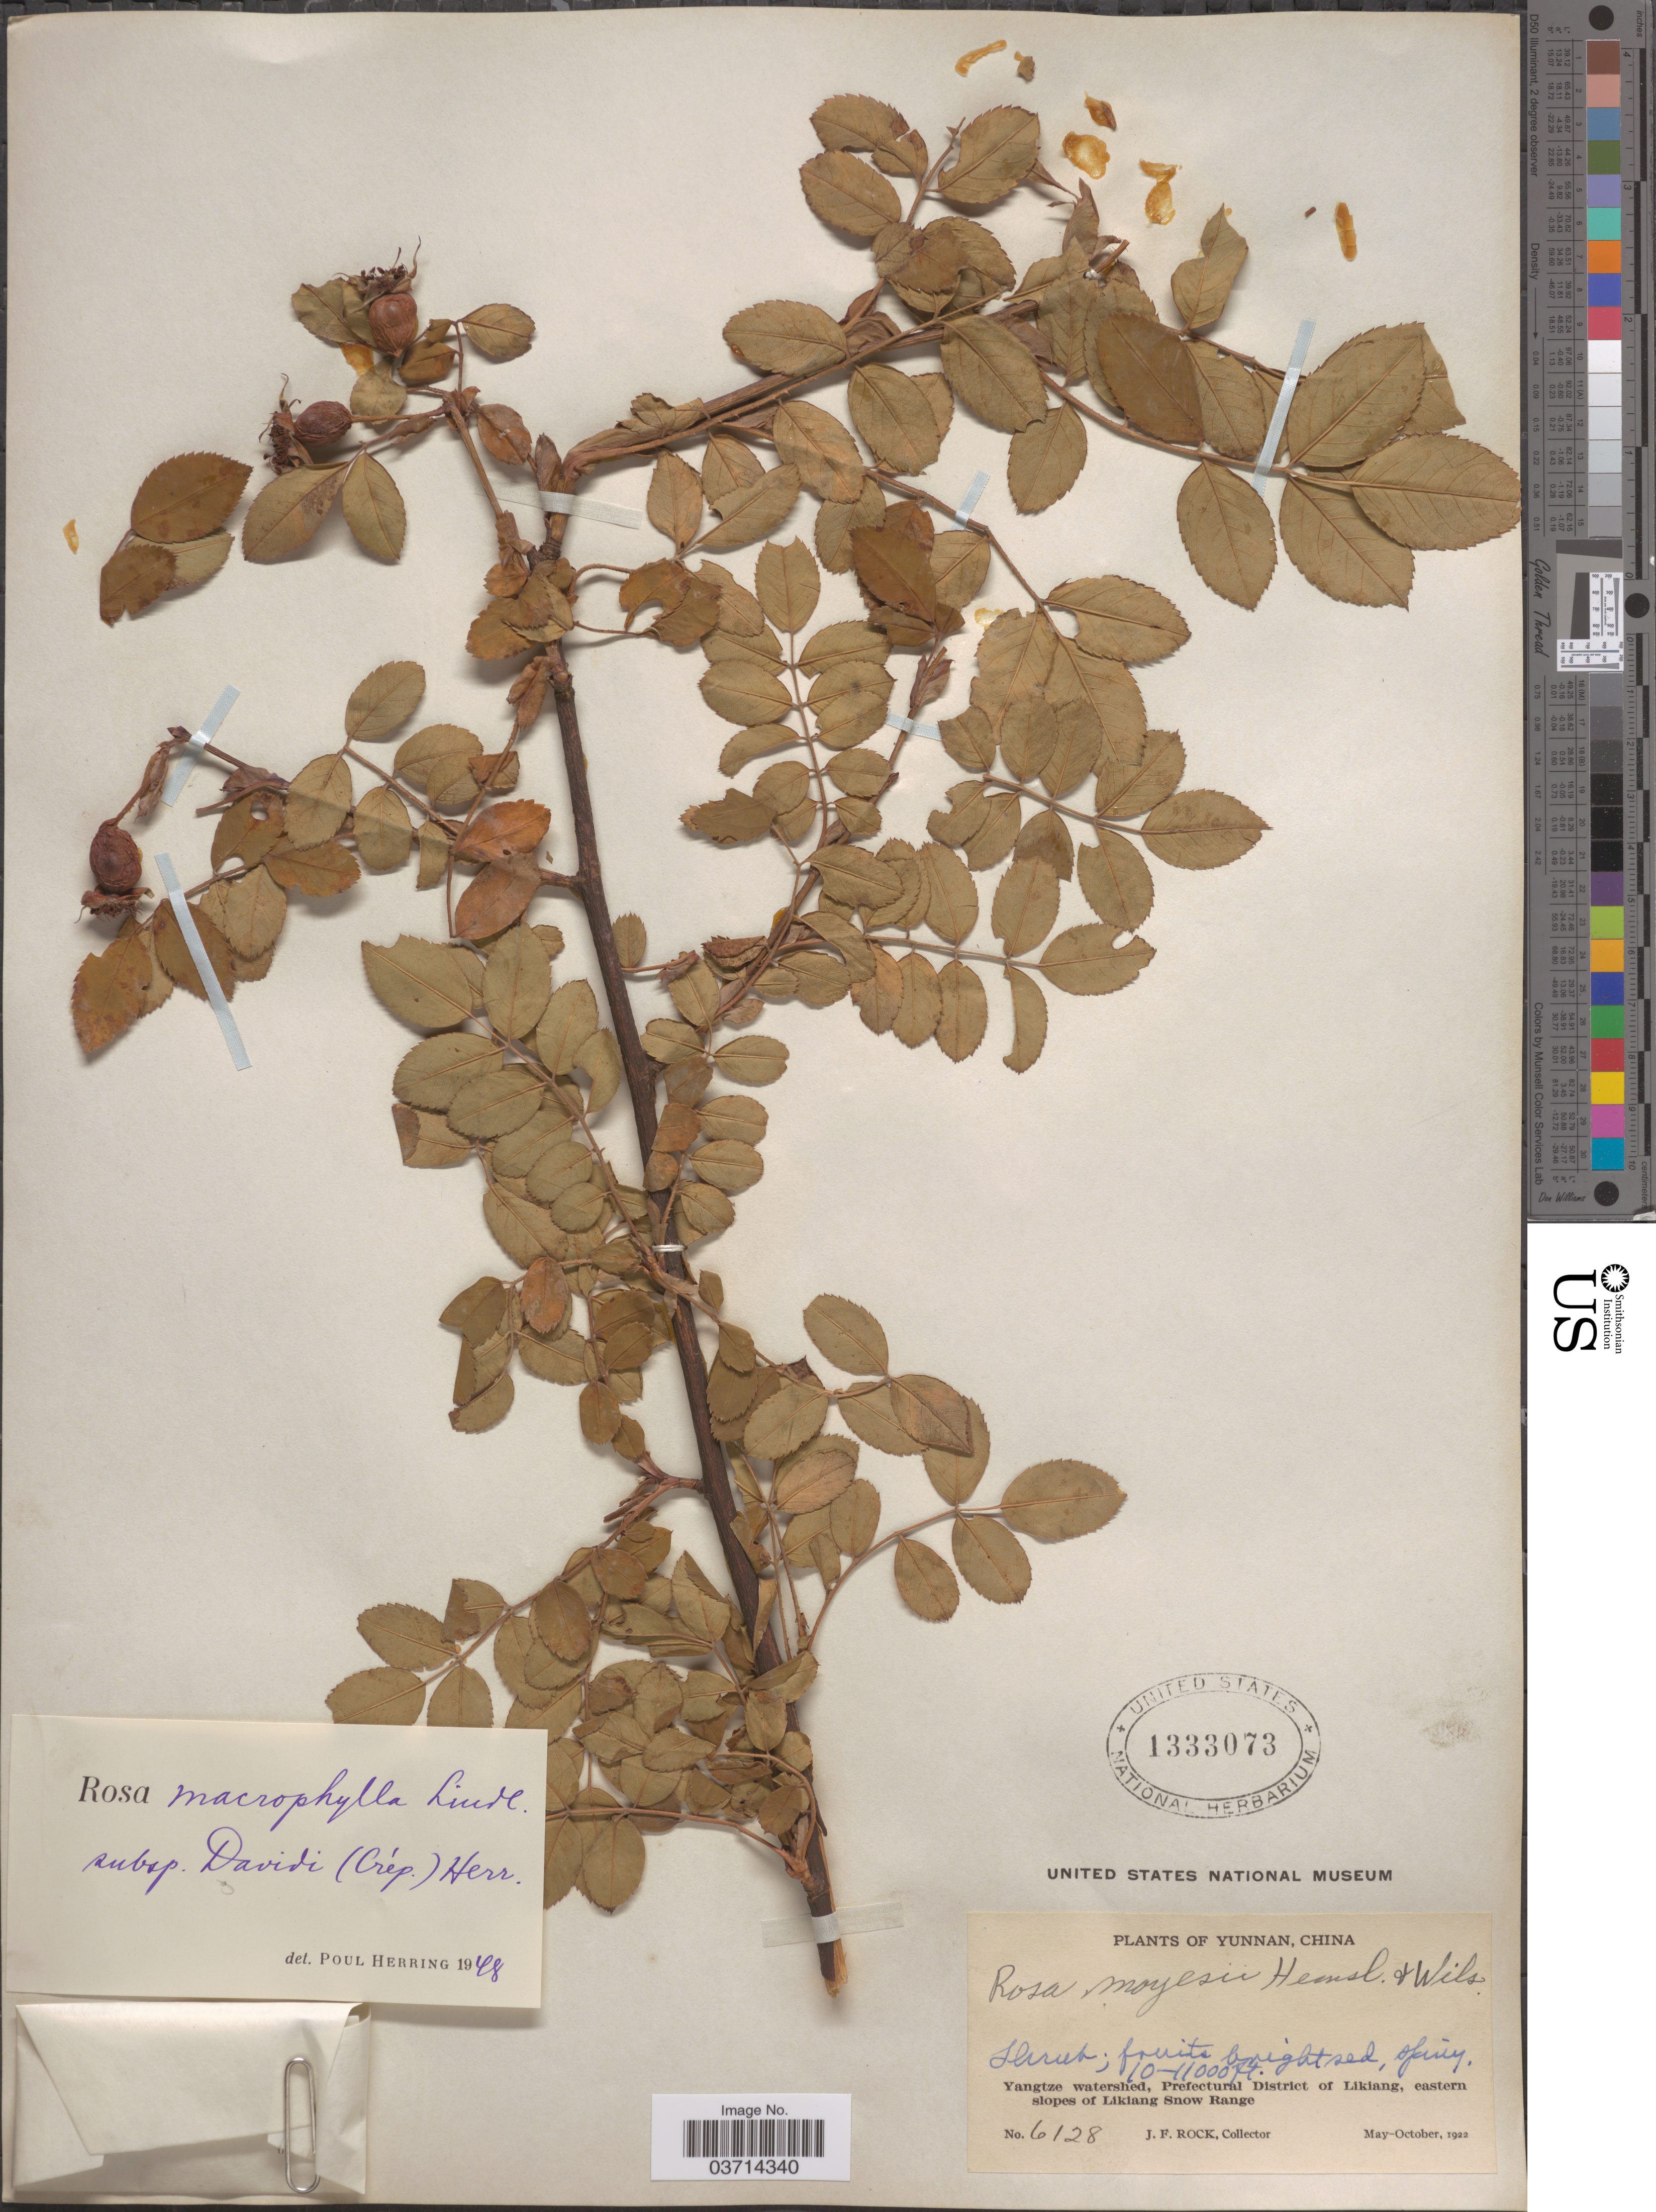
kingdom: Plantae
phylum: Tracheophyta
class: Magnoliopsida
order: Rosales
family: Rosaceae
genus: Rosa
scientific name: Rosa davidi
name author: Crép.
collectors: J. Rock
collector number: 6128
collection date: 1922-05/1922-10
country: China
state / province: Yunnan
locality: Yangtze watershed, Prefectural District of Likiang, eastern slopes of Likiang Snow Range.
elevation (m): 3048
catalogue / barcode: US 1333073